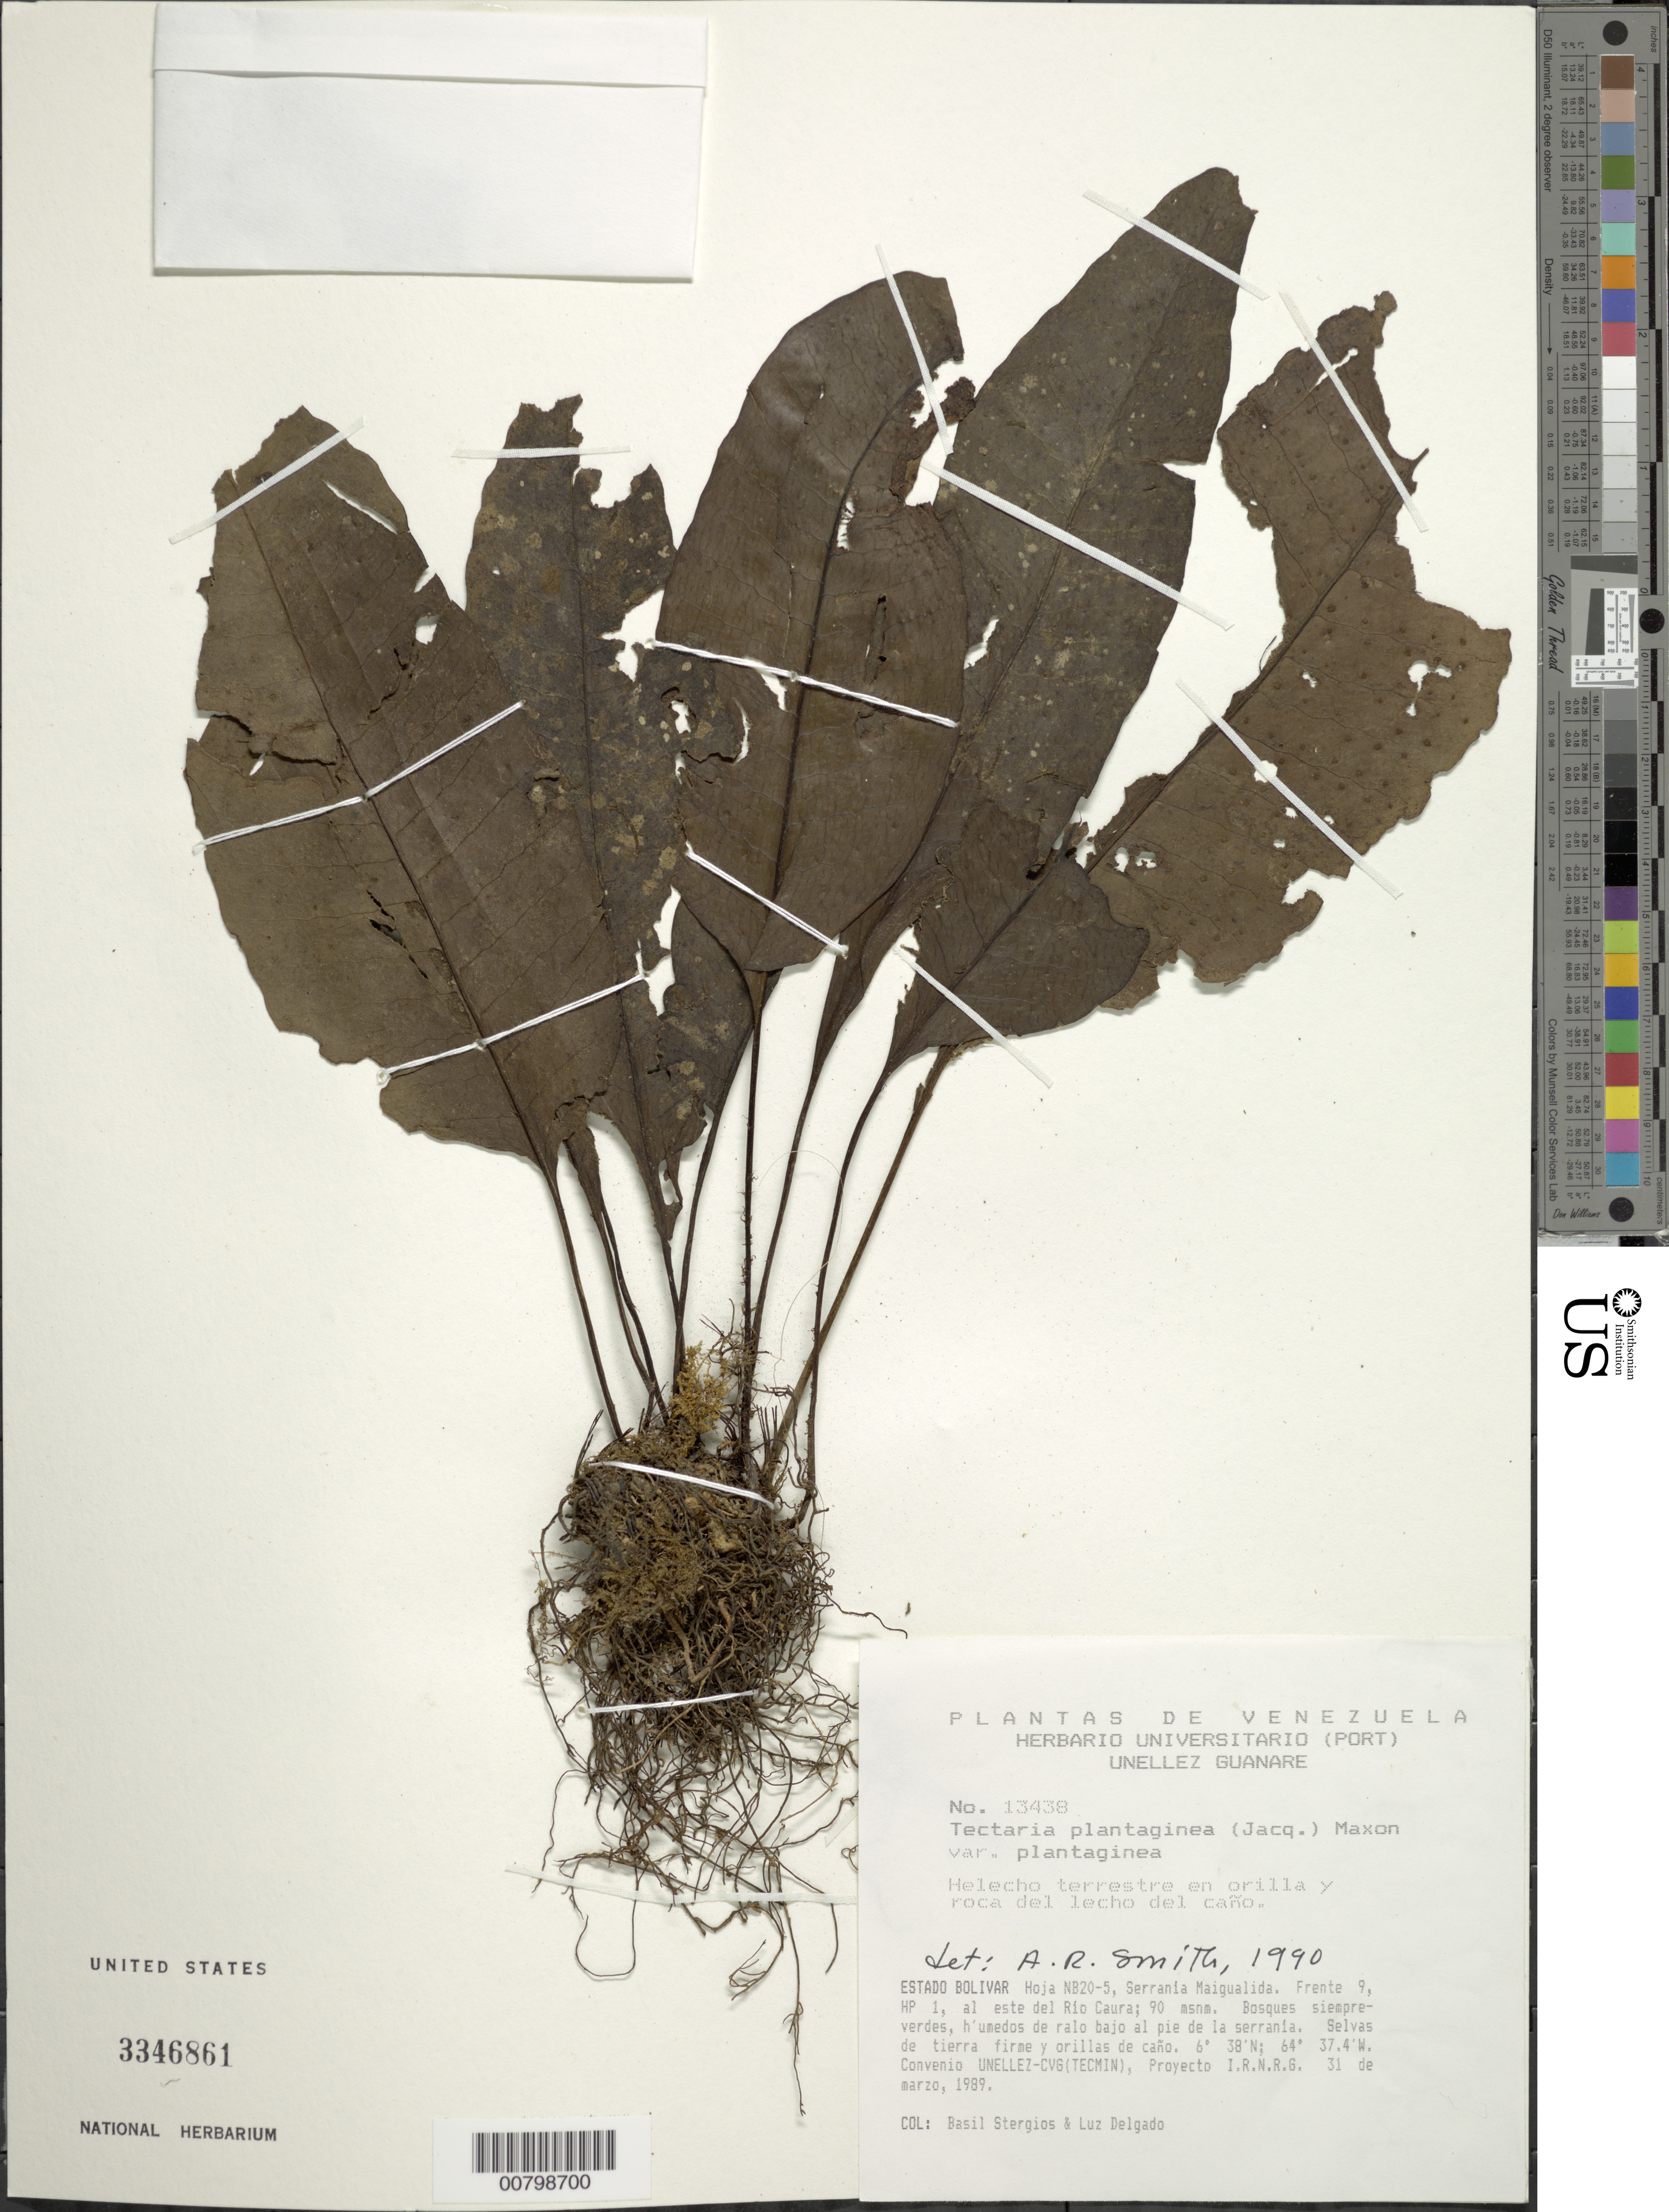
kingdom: Plantae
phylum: Tracheophyta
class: Polypodiopsida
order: Polypodiales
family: Tectariaceae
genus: Tectaria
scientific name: Tectaria plantaginea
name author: (Jacq.) Maxon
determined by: Smith, Alan R., (UC)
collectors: B. G. Stergios & L. Delgado V.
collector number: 13438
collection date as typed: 31-Mar-89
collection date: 1989-03-31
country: Venezuela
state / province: Bolívar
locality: Serrania Maigualida, E del río Caura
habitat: Orilla y roca del lecho del cano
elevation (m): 90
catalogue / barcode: US 3346861